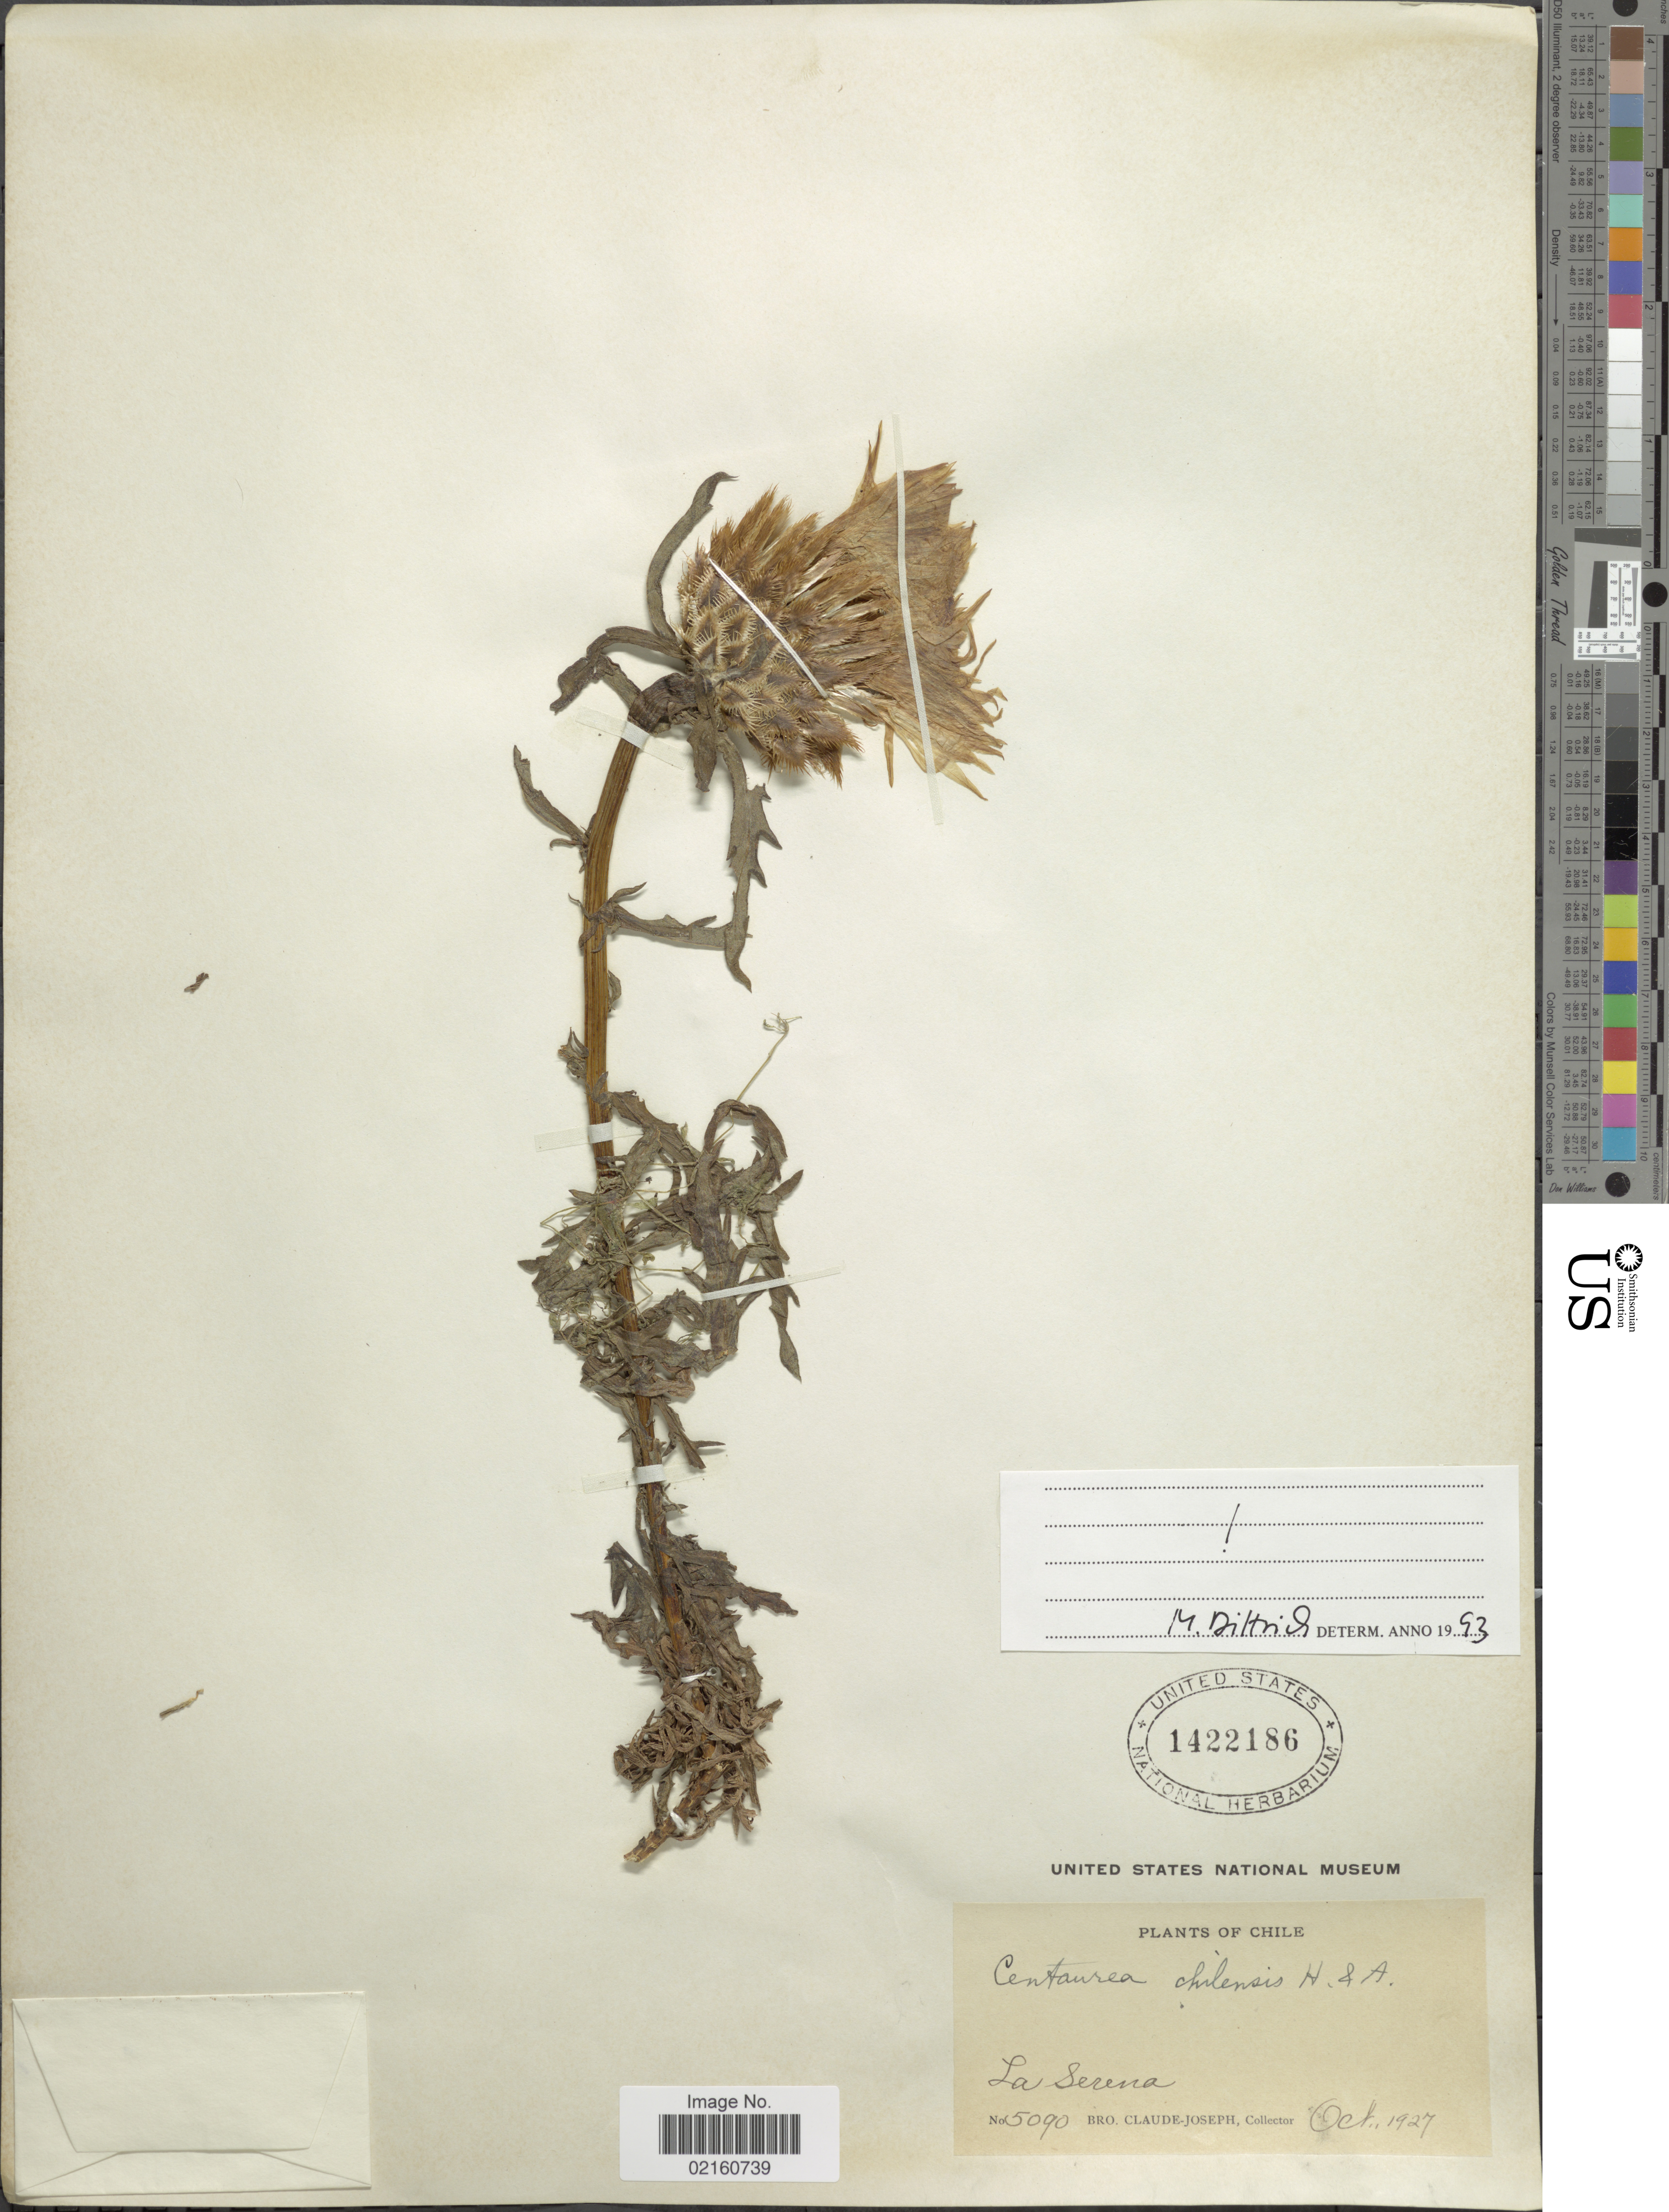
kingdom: Plantae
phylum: Tracheophyta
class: Magnoliopsida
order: Asterales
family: Asteraceae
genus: Centaurea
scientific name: Centaurea chilensis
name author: Bertero ex Hook. & Arn.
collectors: Bro. Claude-Joseph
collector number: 5090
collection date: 1927-10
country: Chile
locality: La Serena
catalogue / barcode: US 1422186